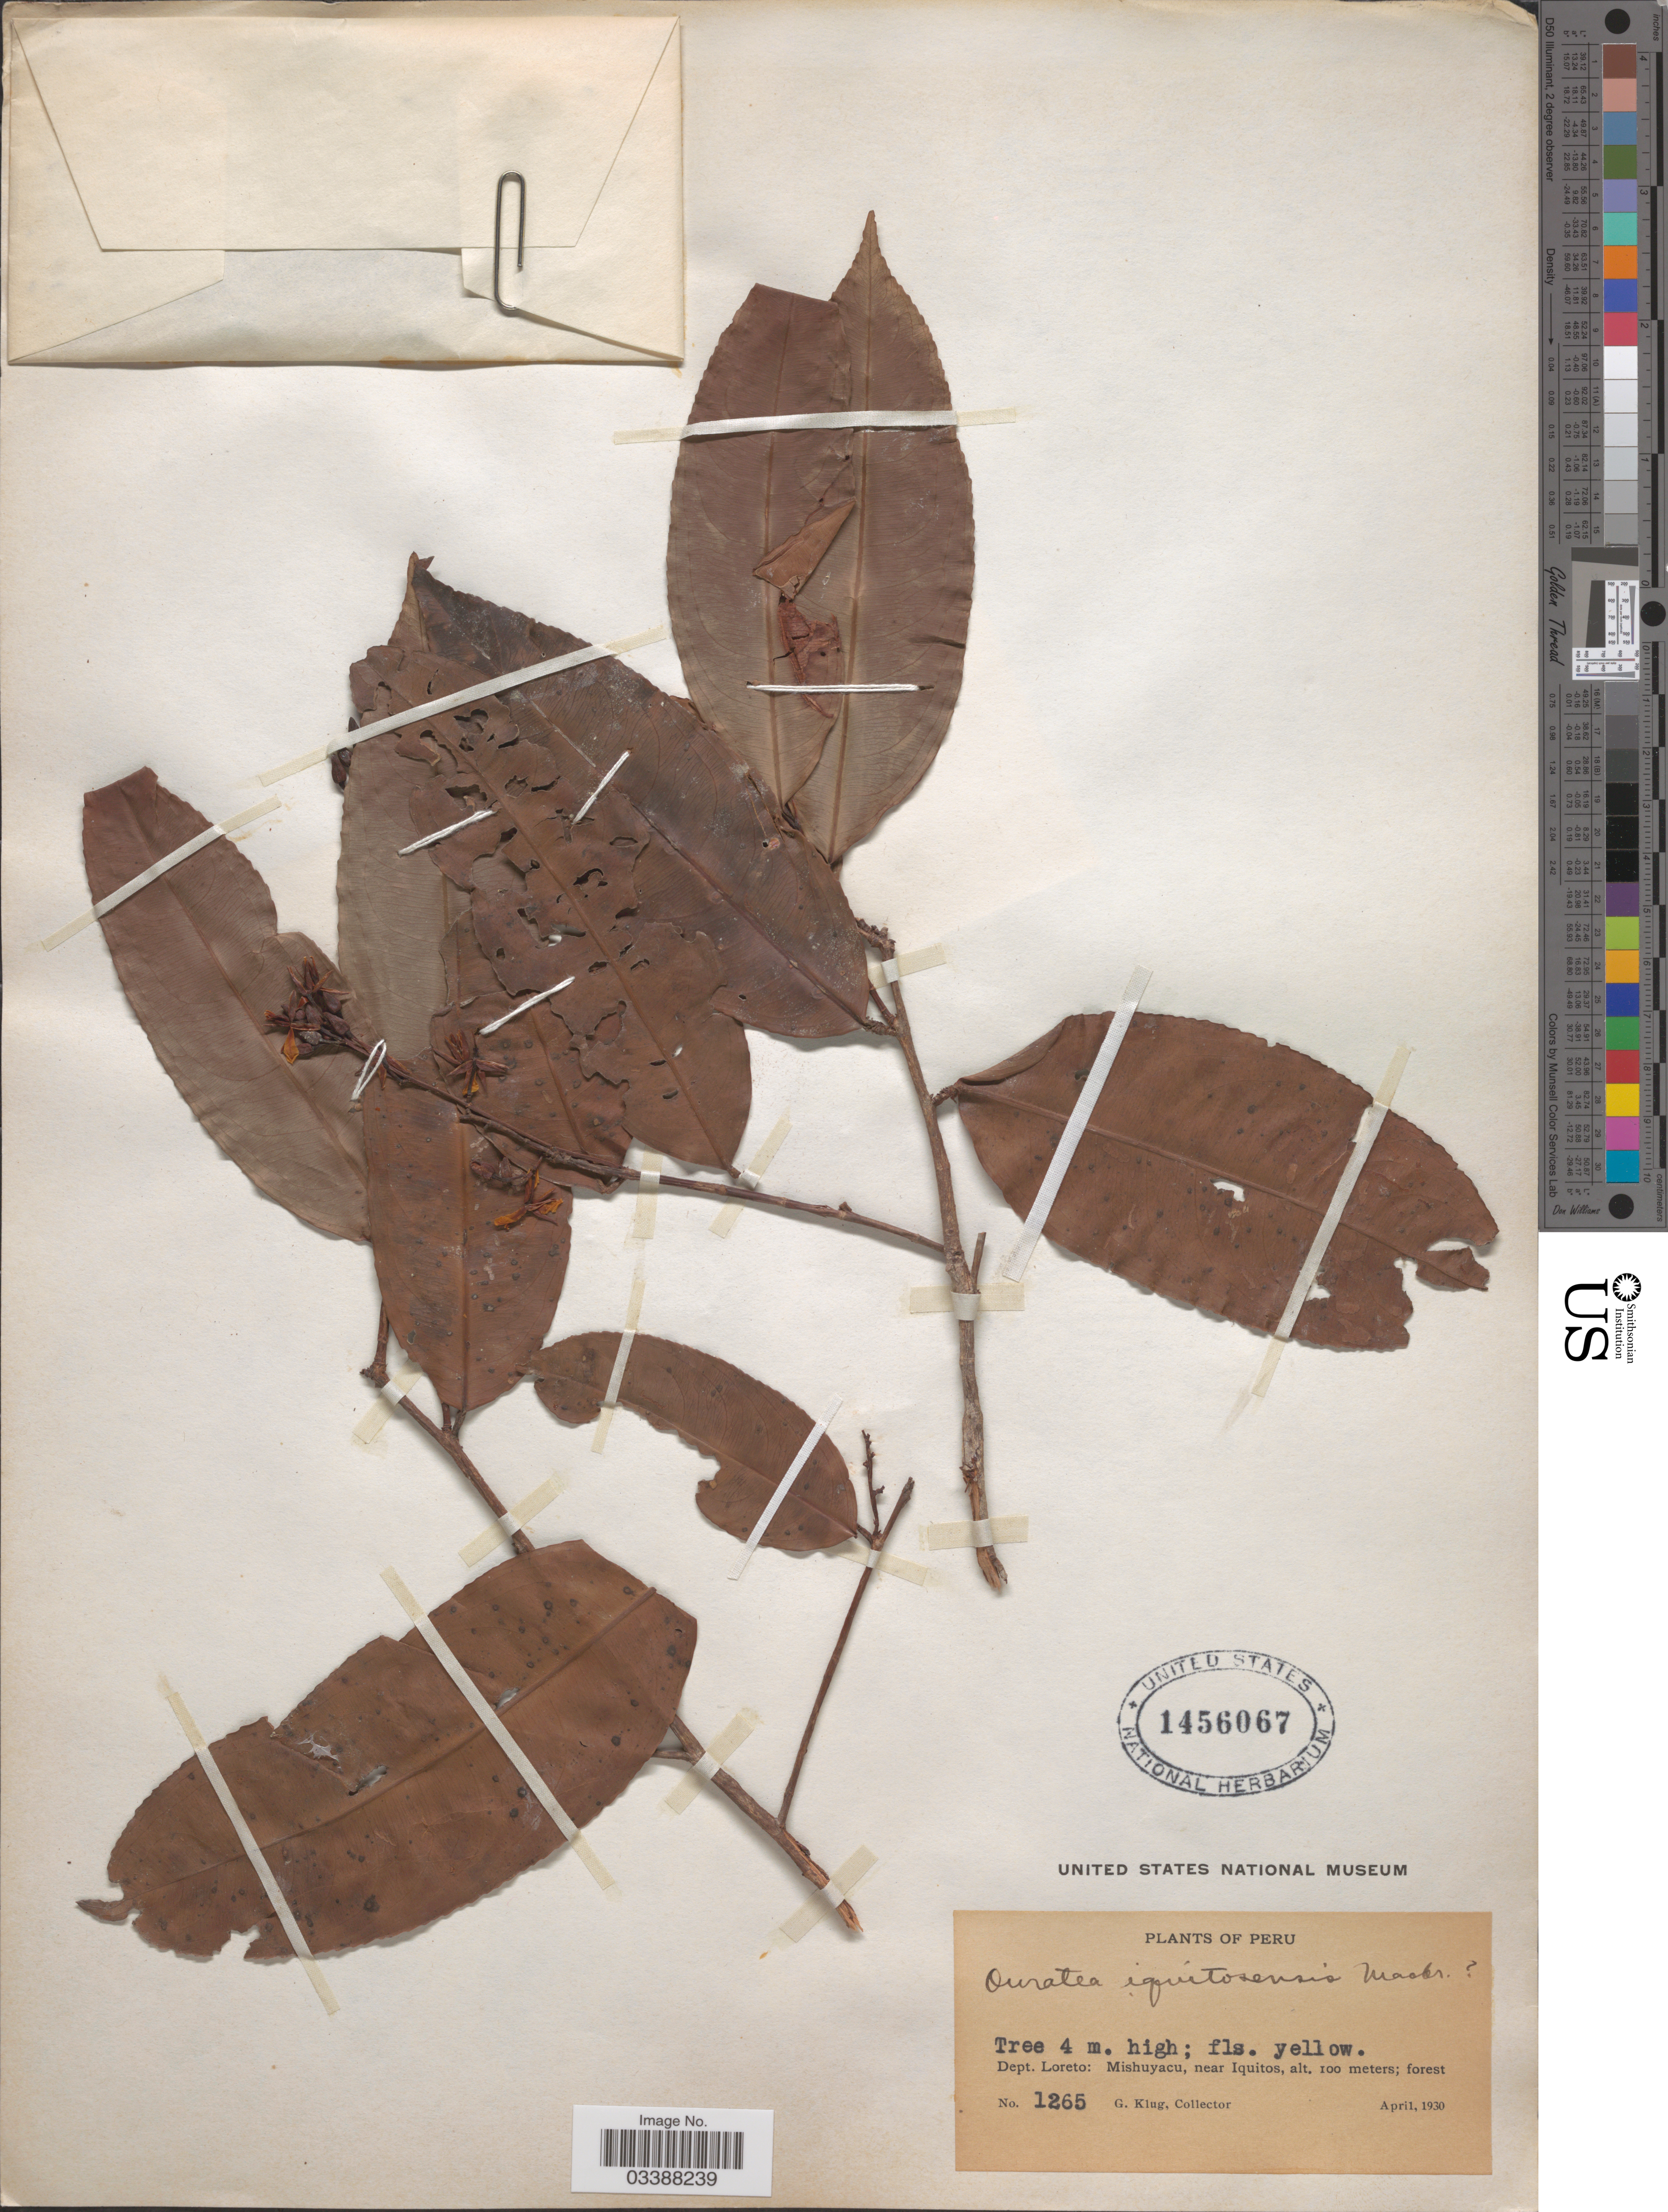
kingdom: Plantae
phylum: Tracheophyta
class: Magnoliopsida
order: Malpighiales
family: Ochnaceae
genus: Ouratea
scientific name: Ouratea iquitoensis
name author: J.F. Macbr.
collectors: G. Klug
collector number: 1265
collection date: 1930-04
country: Peru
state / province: Loreto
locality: Dept. Loreto: Mishuyacu, near Iquitos.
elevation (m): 100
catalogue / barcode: US 1456067